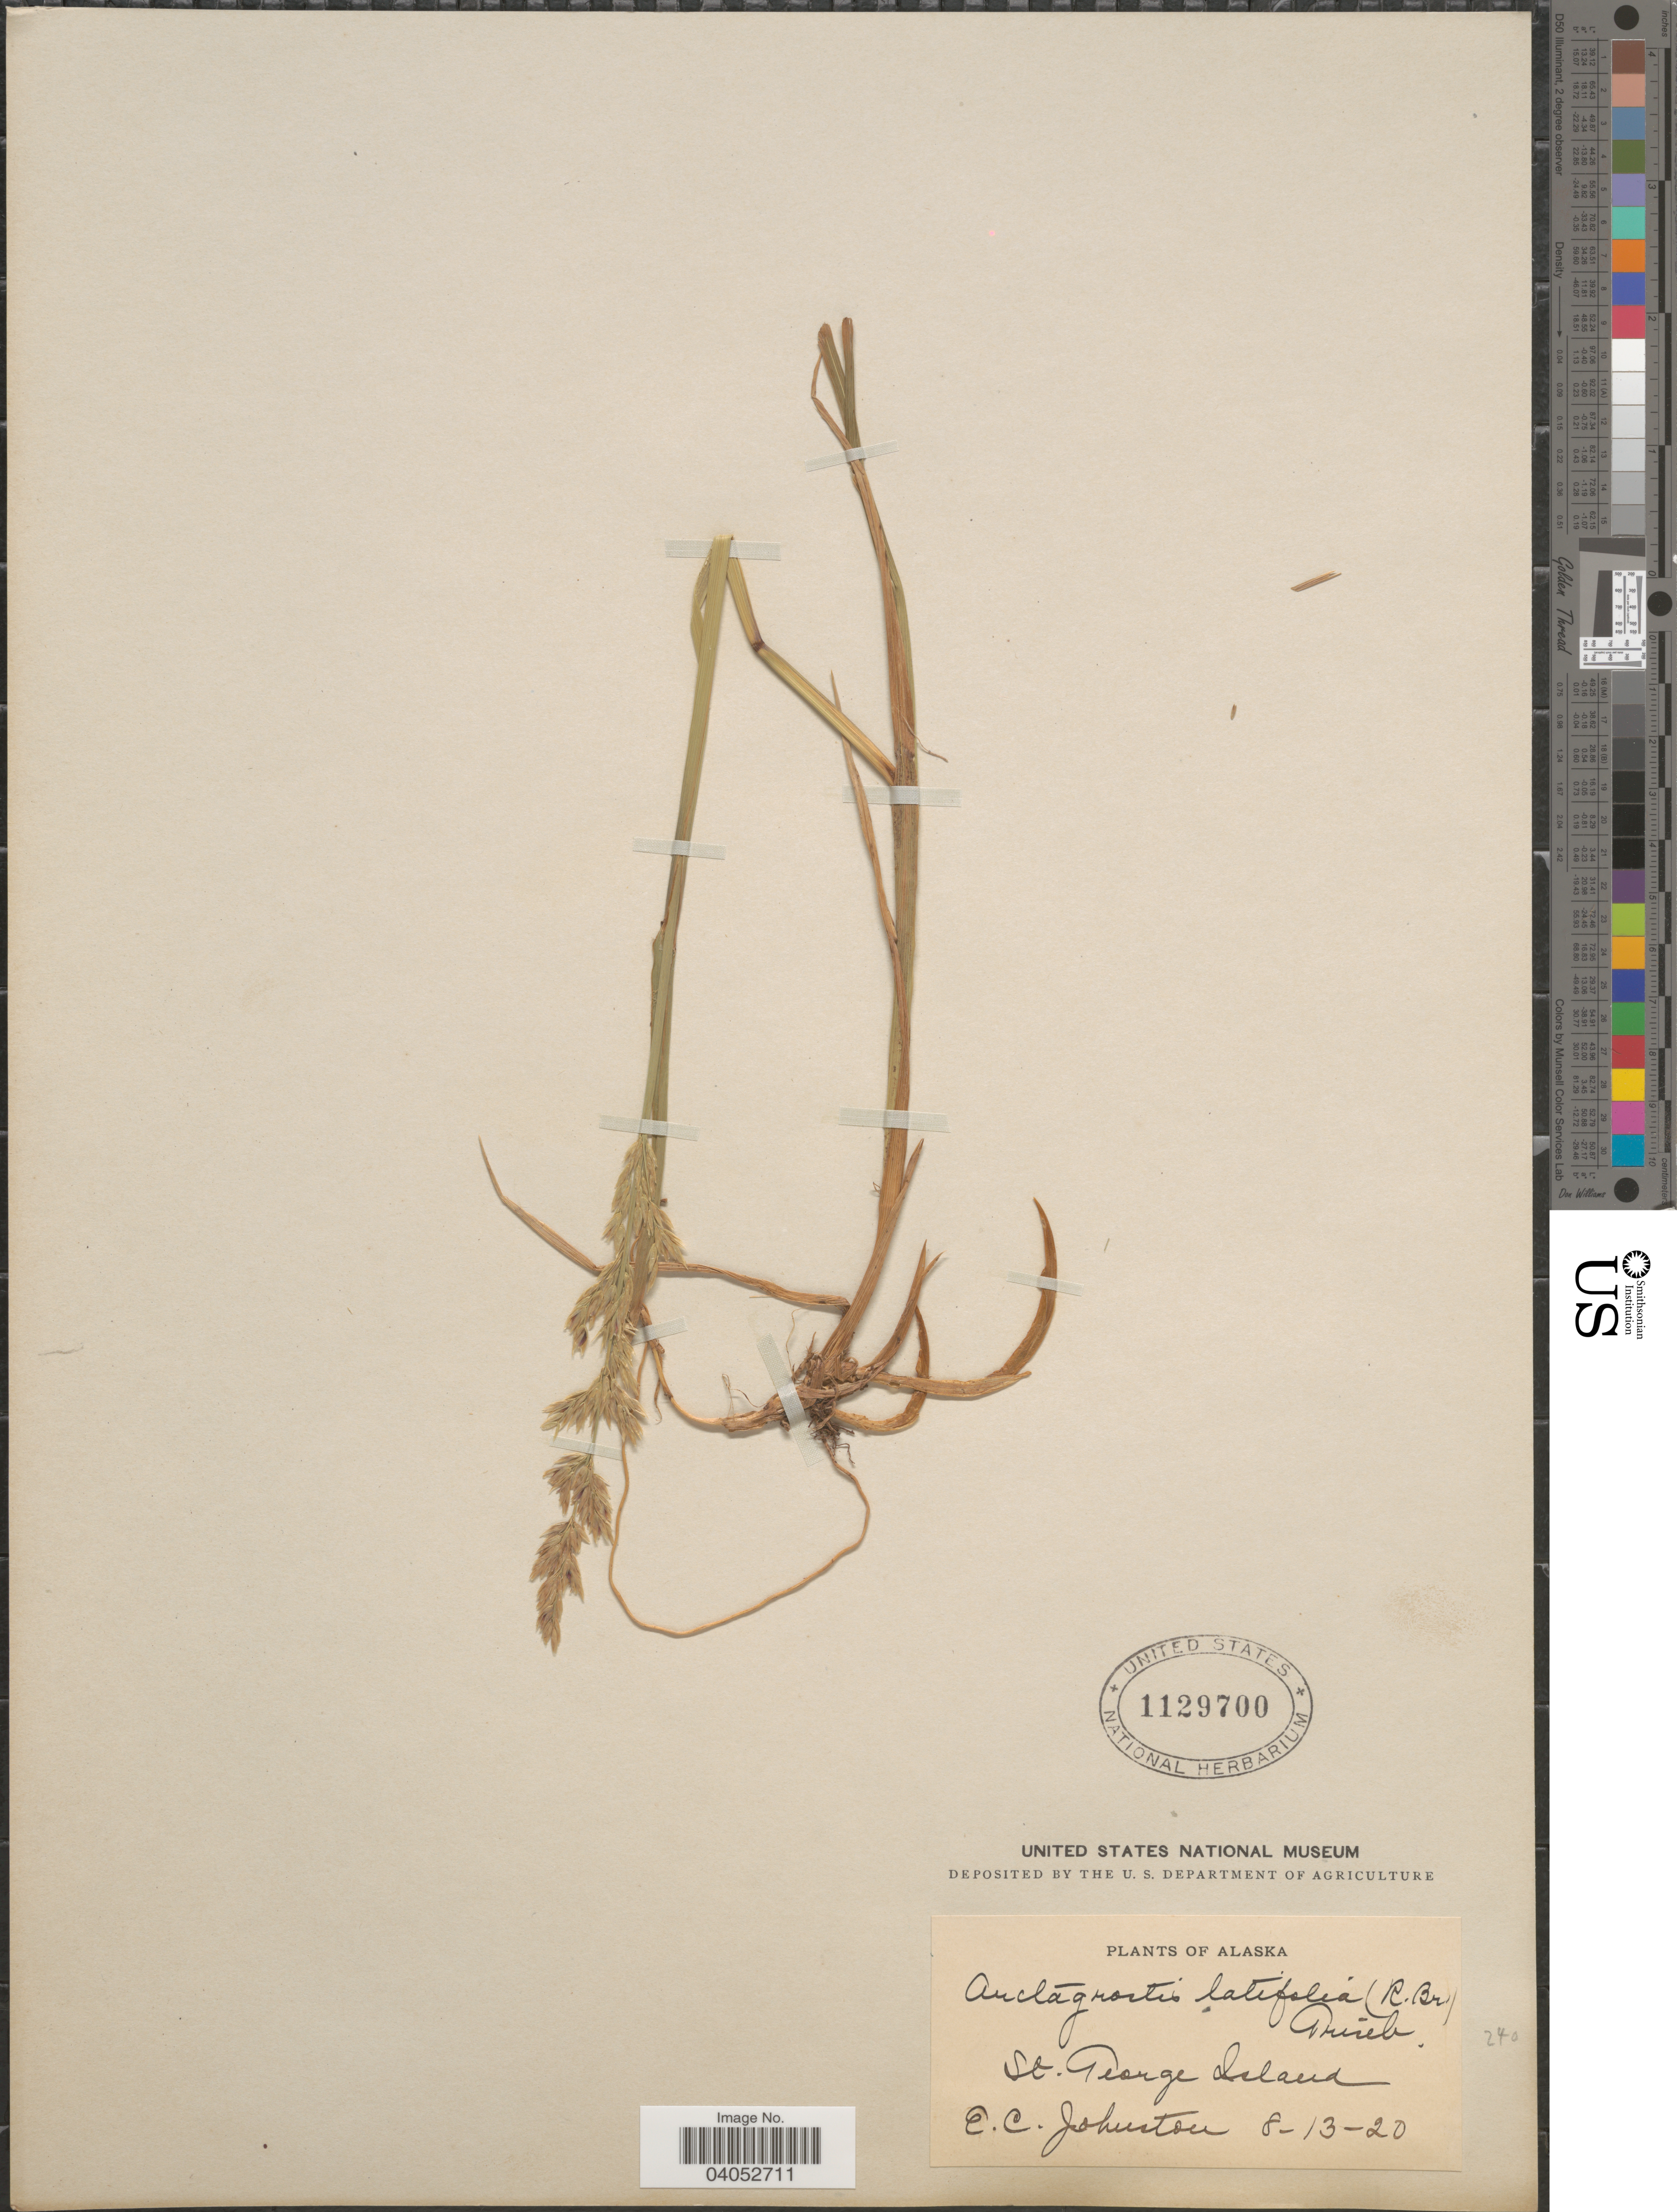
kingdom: Plantae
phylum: Tracheophyta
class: Liliopsida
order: Poales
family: Poaceae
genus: Arctagrostis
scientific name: Arctagrostis latifolia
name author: (R. Br.) Griseb.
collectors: E. C. Johnston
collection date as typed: Transcribed d/m/y: 13/8/20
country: United States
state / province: Alaska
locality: St. George Island.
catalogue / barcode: US 1129700